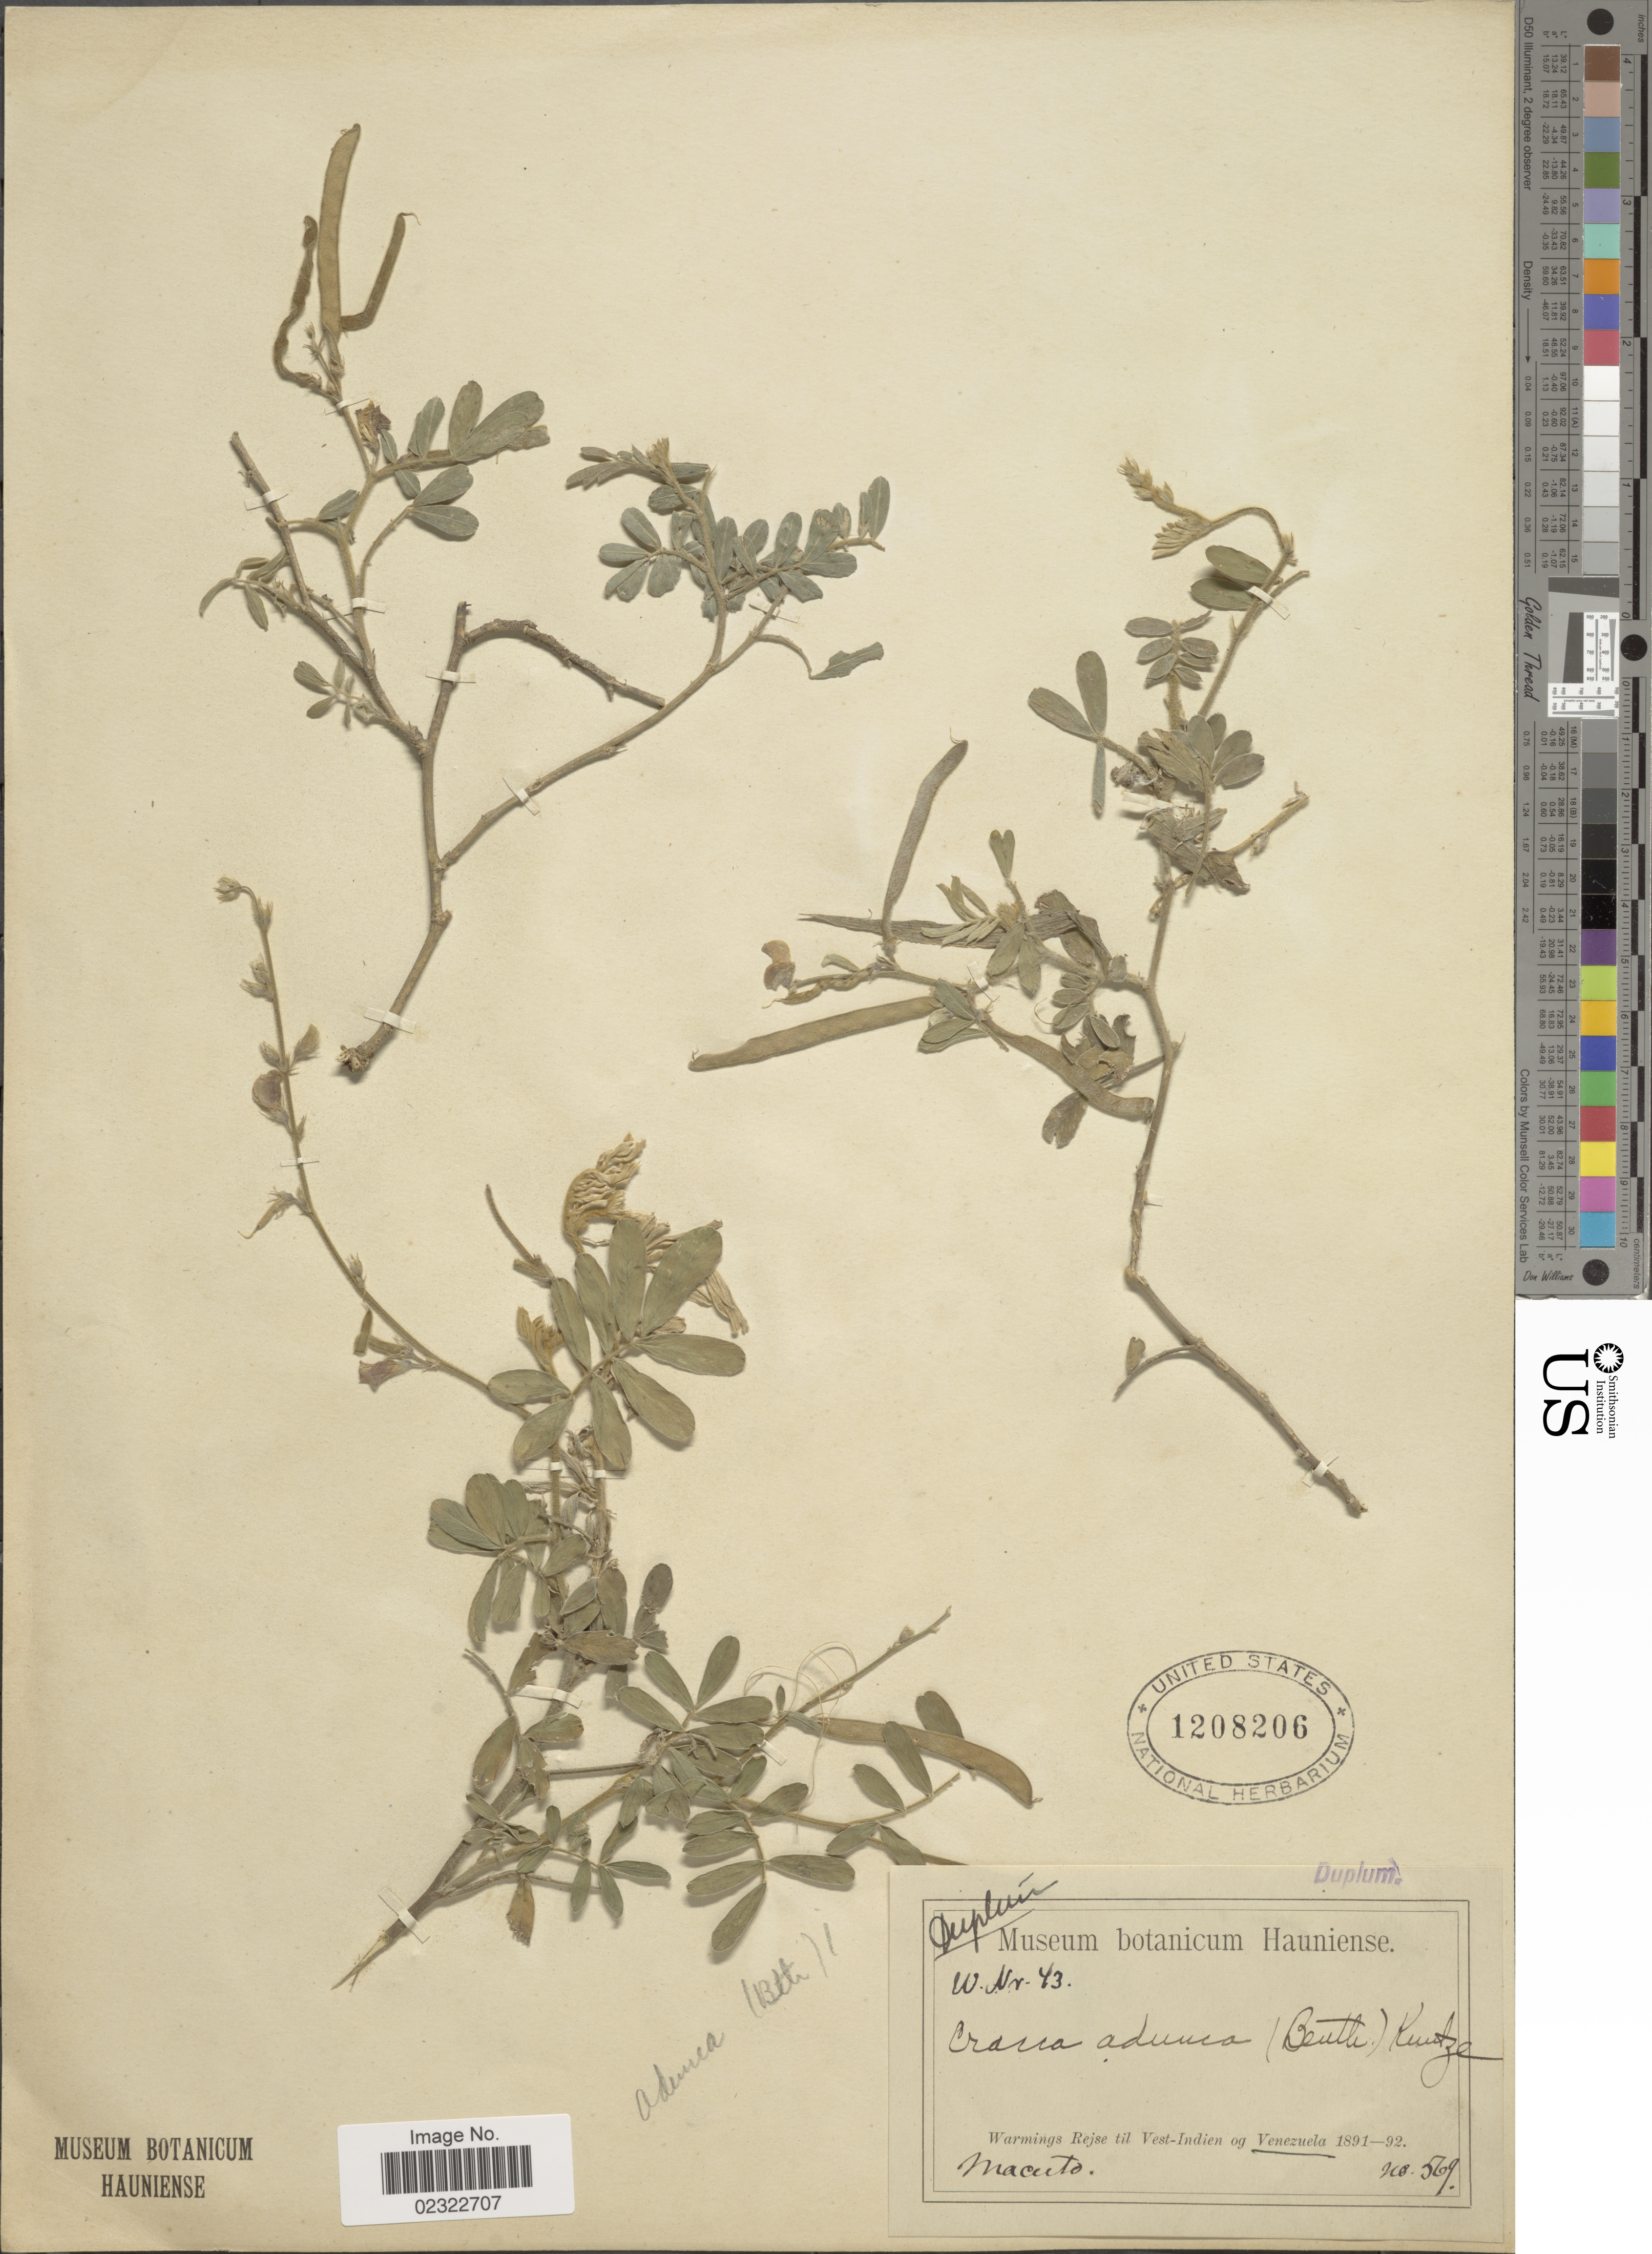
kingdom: Plantae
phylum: Tracheophyta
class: Magnoliopsida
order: Fabales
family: Fabaceae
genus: Tephrosia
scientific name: Tephrosia adunca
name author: Benth.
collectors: ex Museum Botanicum Hauniense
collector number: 569/43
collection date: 1891/1892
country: Venezuela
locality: Warmings Rejse til Vest-Indien og Venezuela. Macuto.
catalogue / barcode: US 1208206